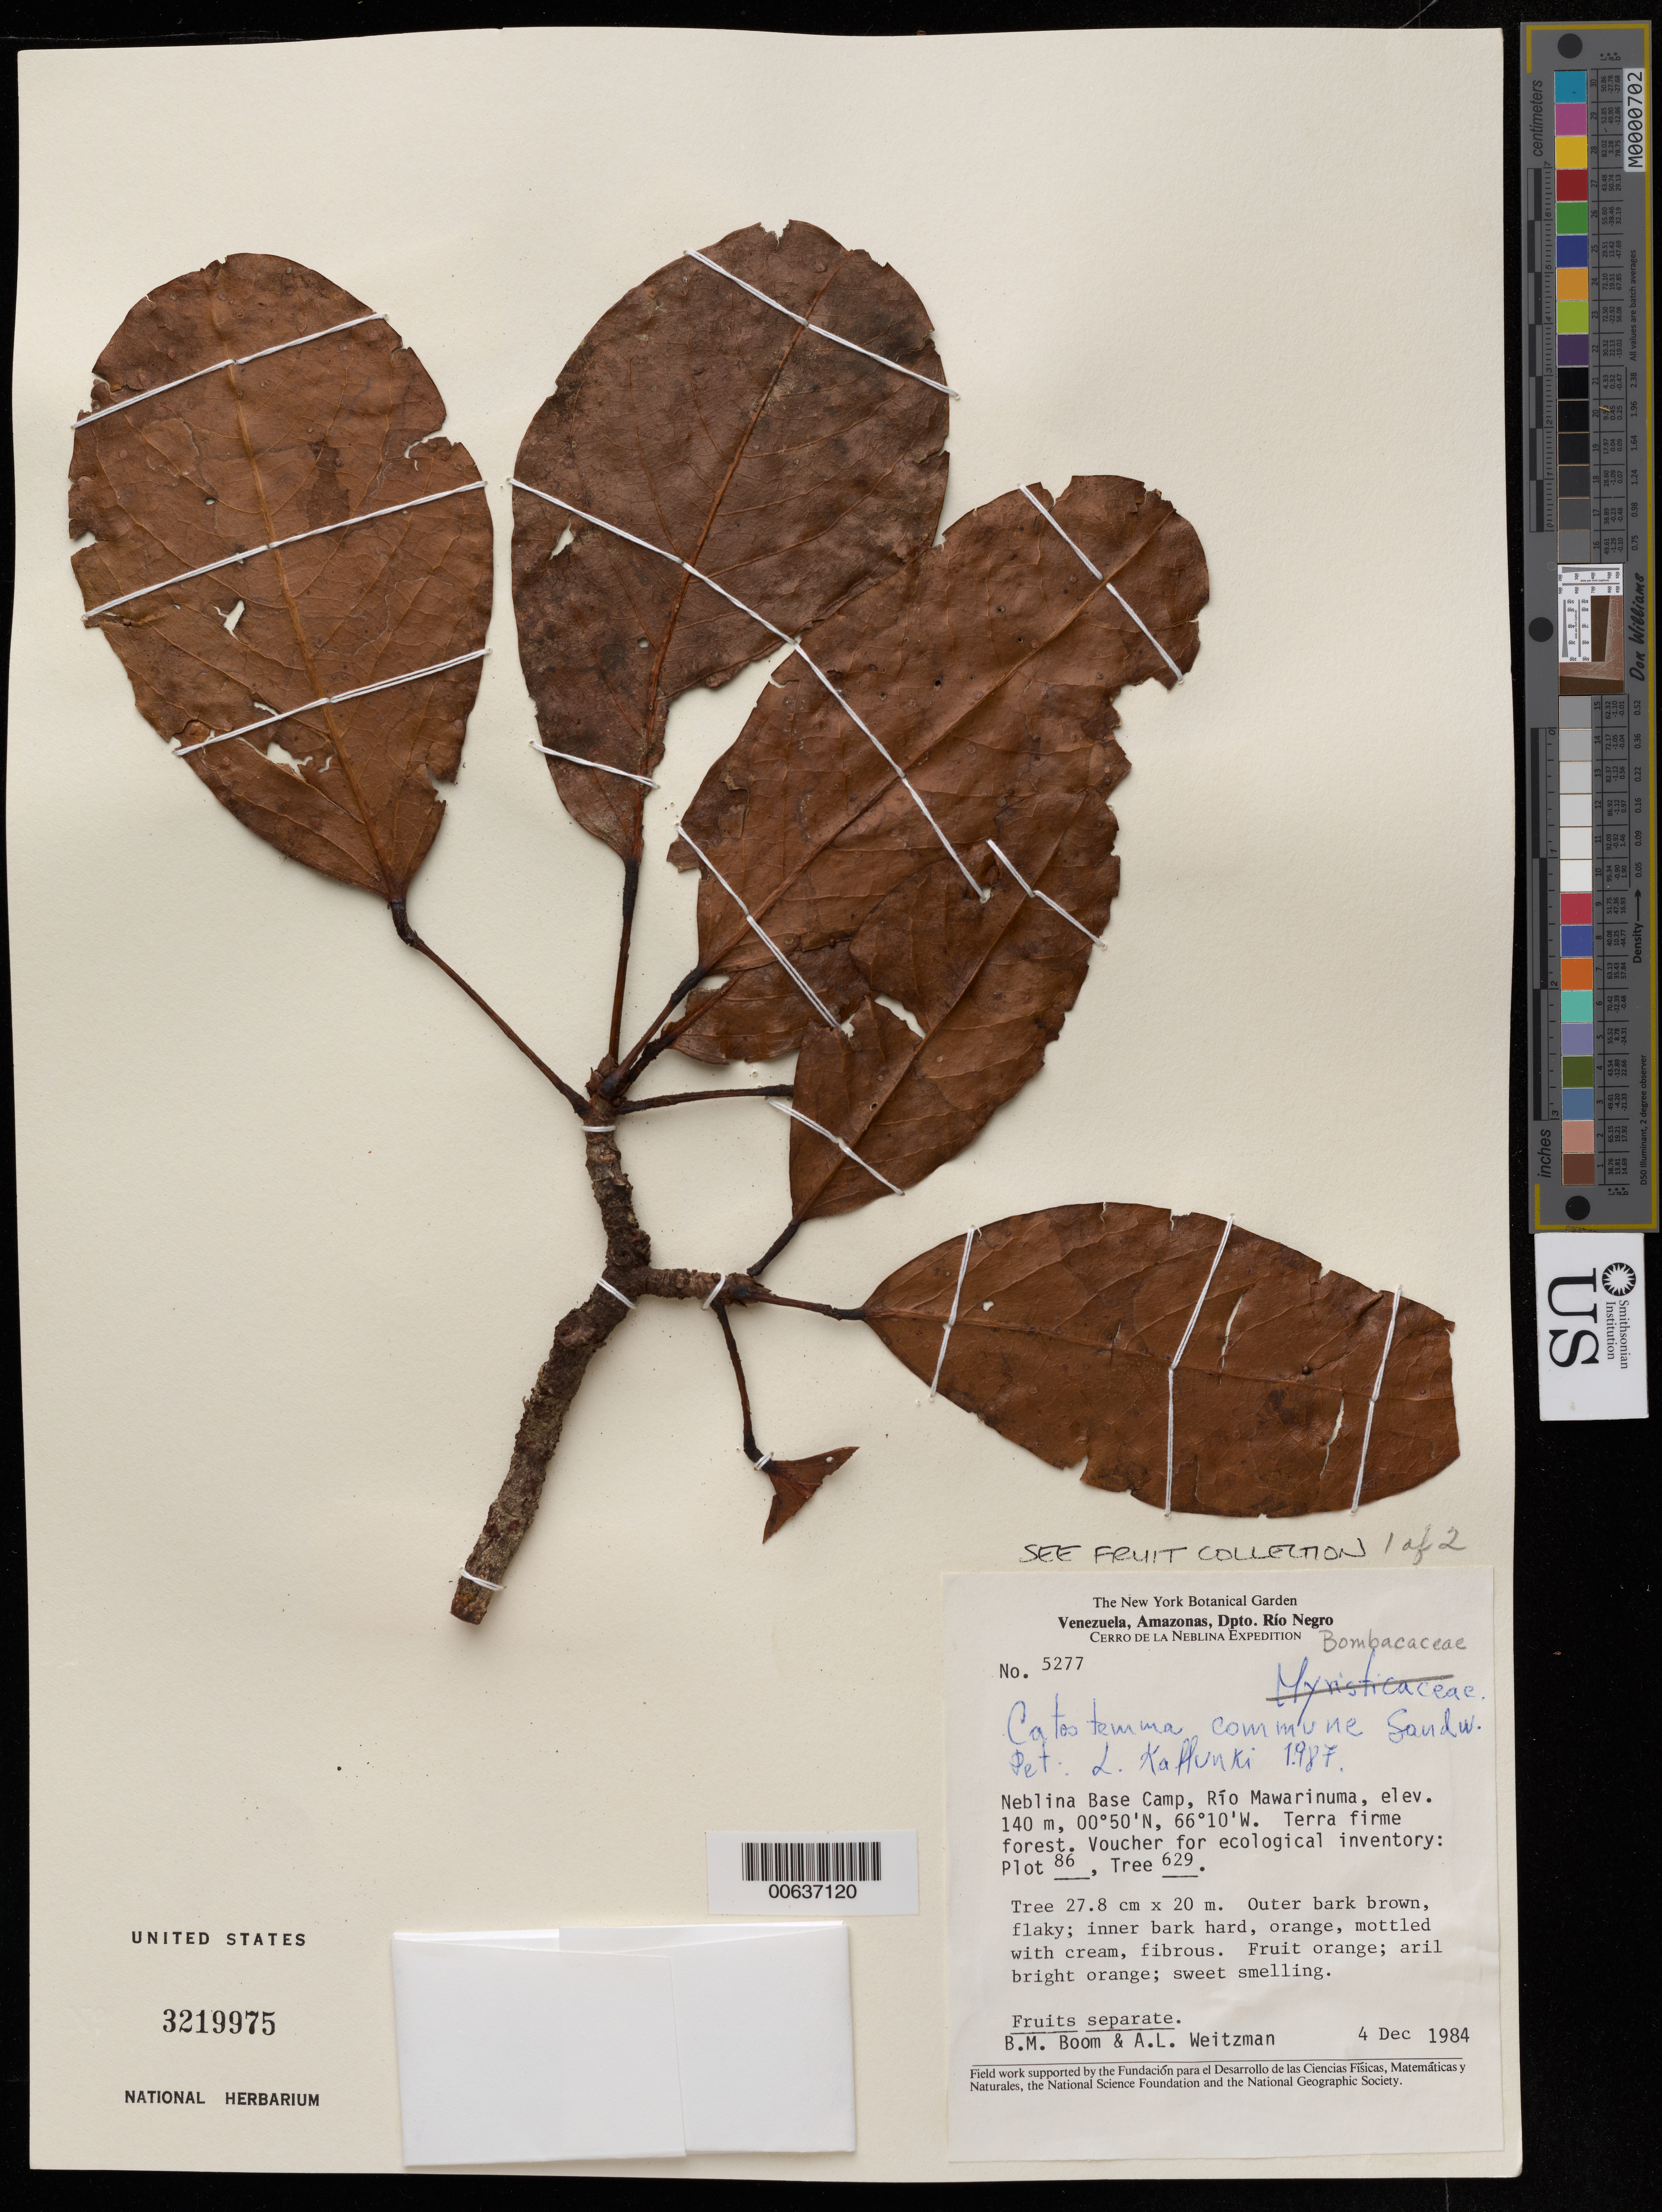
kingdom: Plantae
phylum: Tracheophyta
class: Magnoliopsida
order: Malvales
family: Malvaceae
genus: Catostemma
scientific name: Catostemma commune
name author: Sandwith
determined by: Kallunki, Jacquelyn A.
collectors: B. M. Boom & A. L. Weitzman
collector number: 5277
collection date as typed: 04 Dec 1984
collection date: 1984-12-04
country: Venezuela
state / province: Amazonas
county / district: Rio Negro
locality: Neblina Base Camp, Río Mawarinuma.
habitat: Terra firme forest.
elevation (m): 140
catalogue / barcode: US 3219975